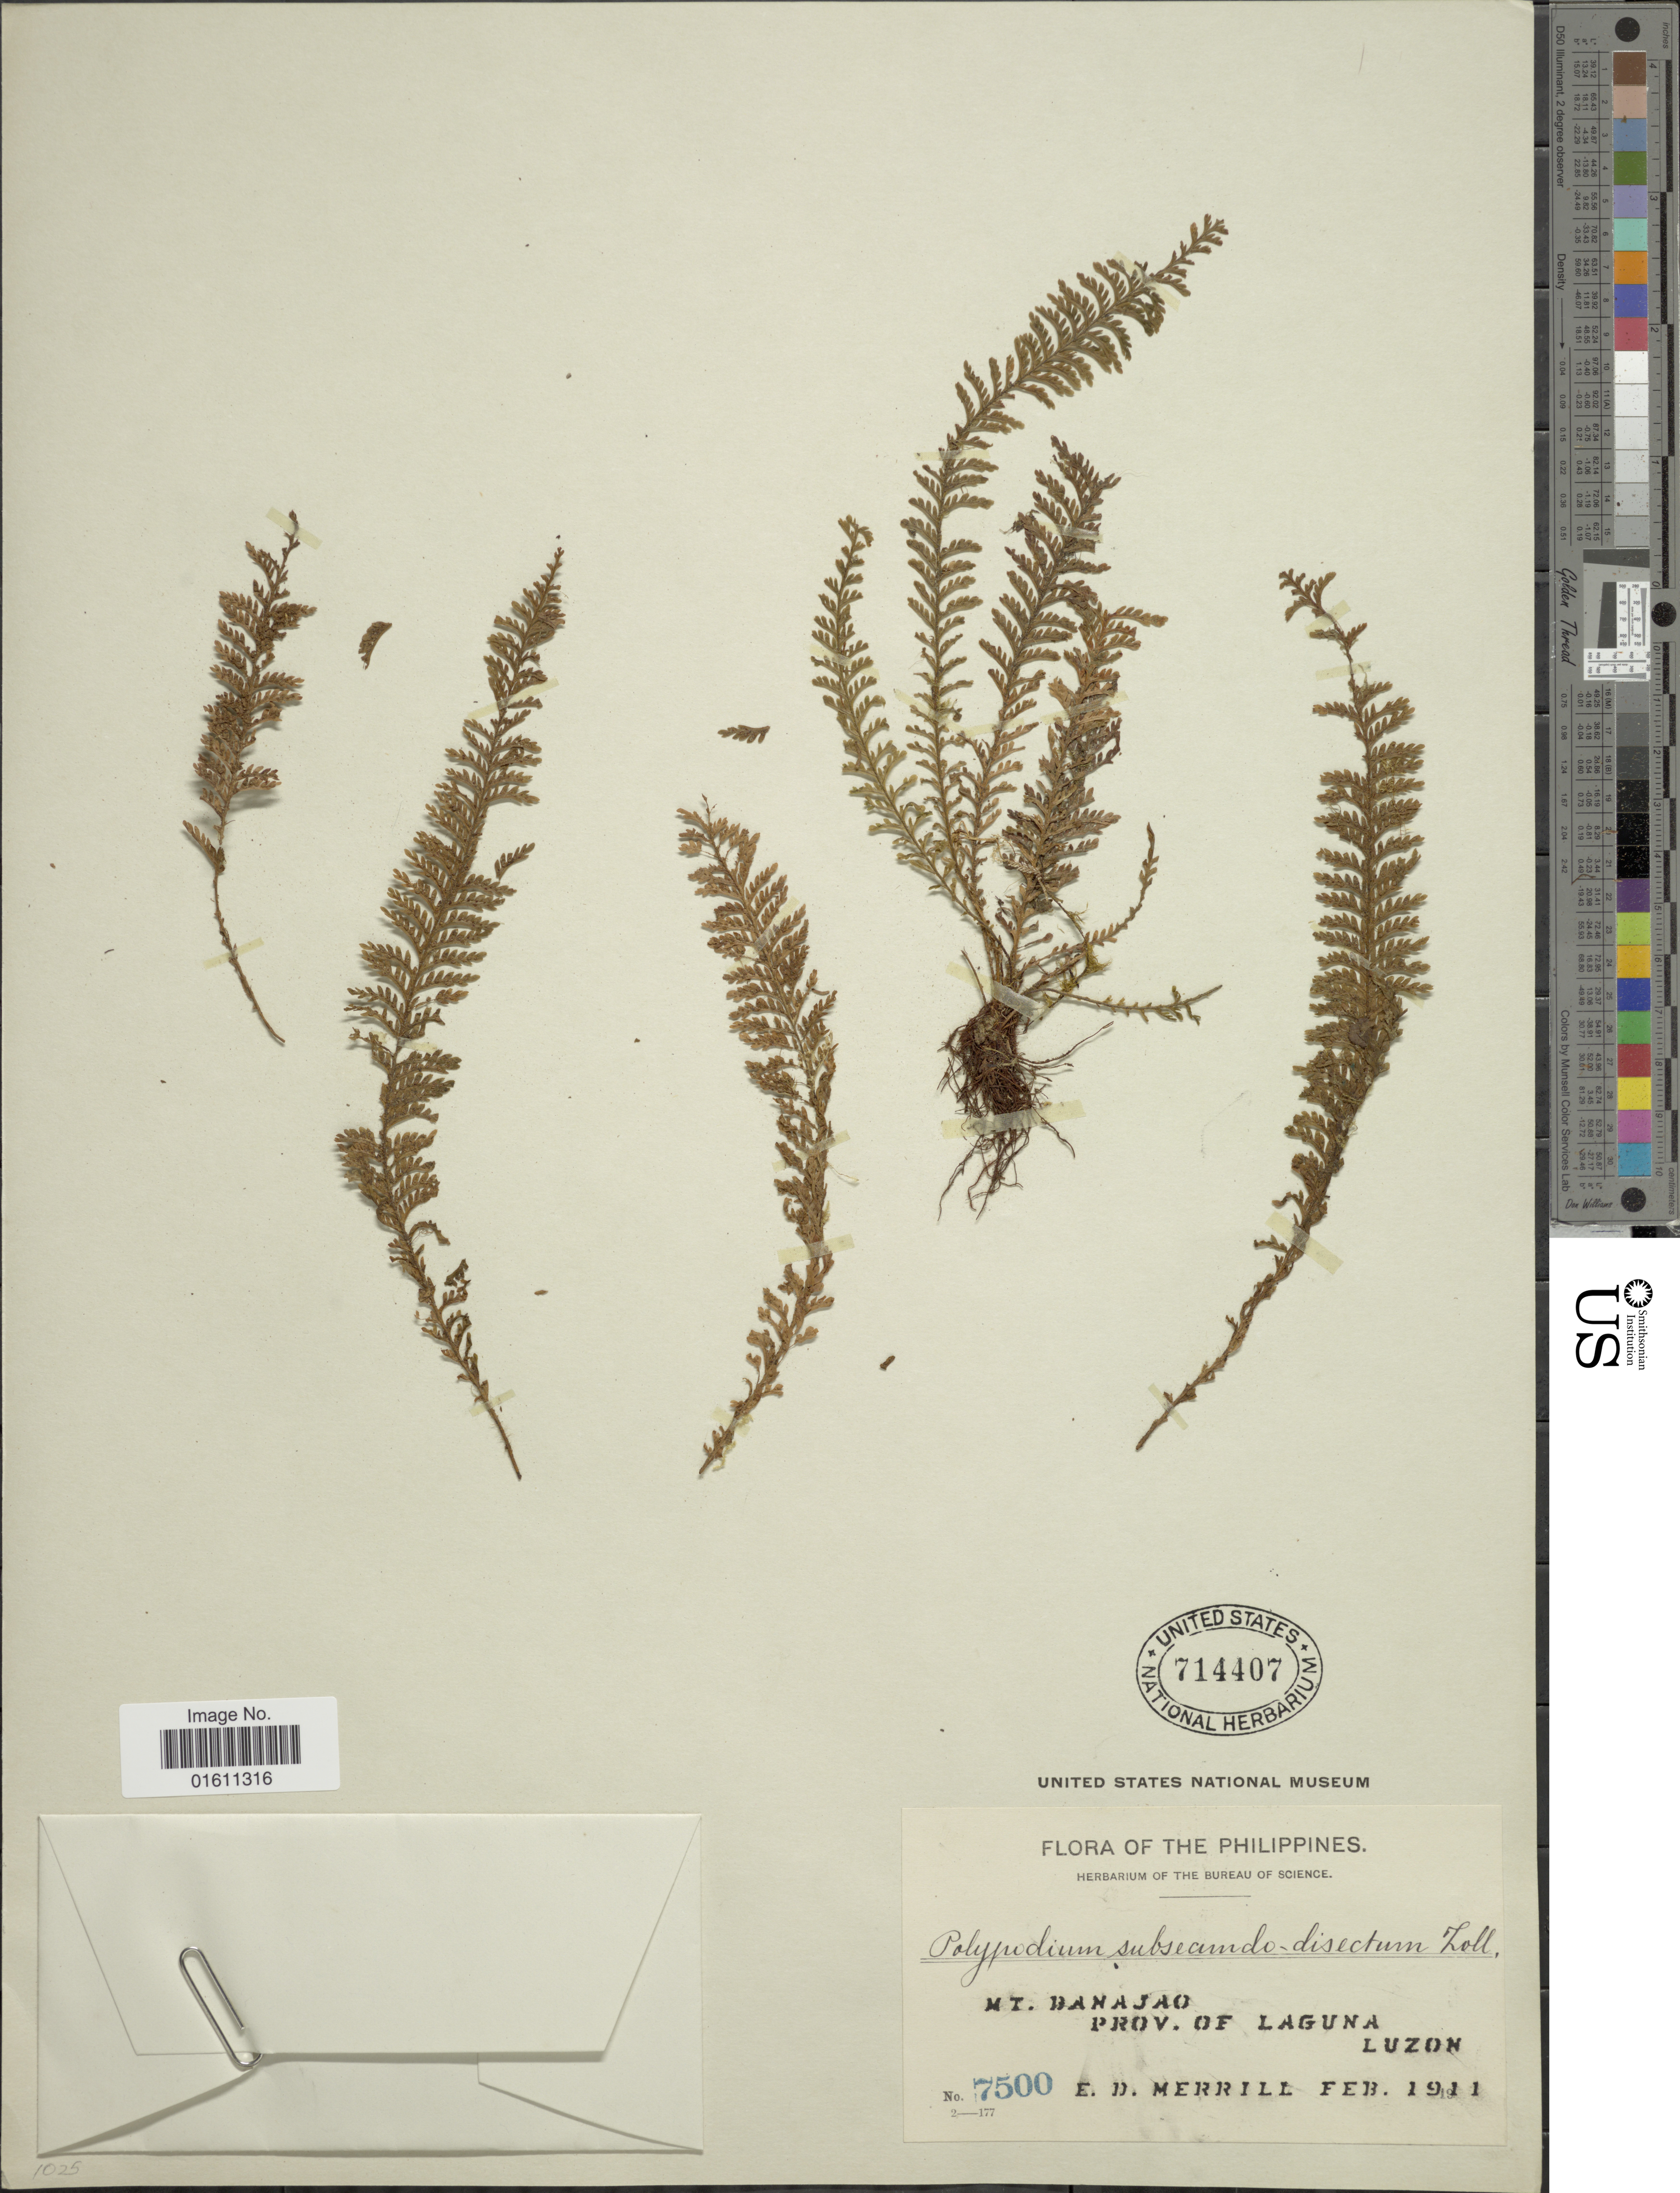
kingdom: Plantae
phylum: Tracheophyta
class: Polypodiopsida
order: Polypodiales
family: Polypodiaceae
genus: Tomophyllum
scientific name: Tomophyllum subsecundodissectum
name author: (Zoll.) Parris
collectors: E. D. Merrill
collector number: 7500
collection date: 1911-02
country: Philippines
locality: The Philippines, Mt. Danajoa, Prov. of Laguna Luzon.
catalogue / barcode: US 714407